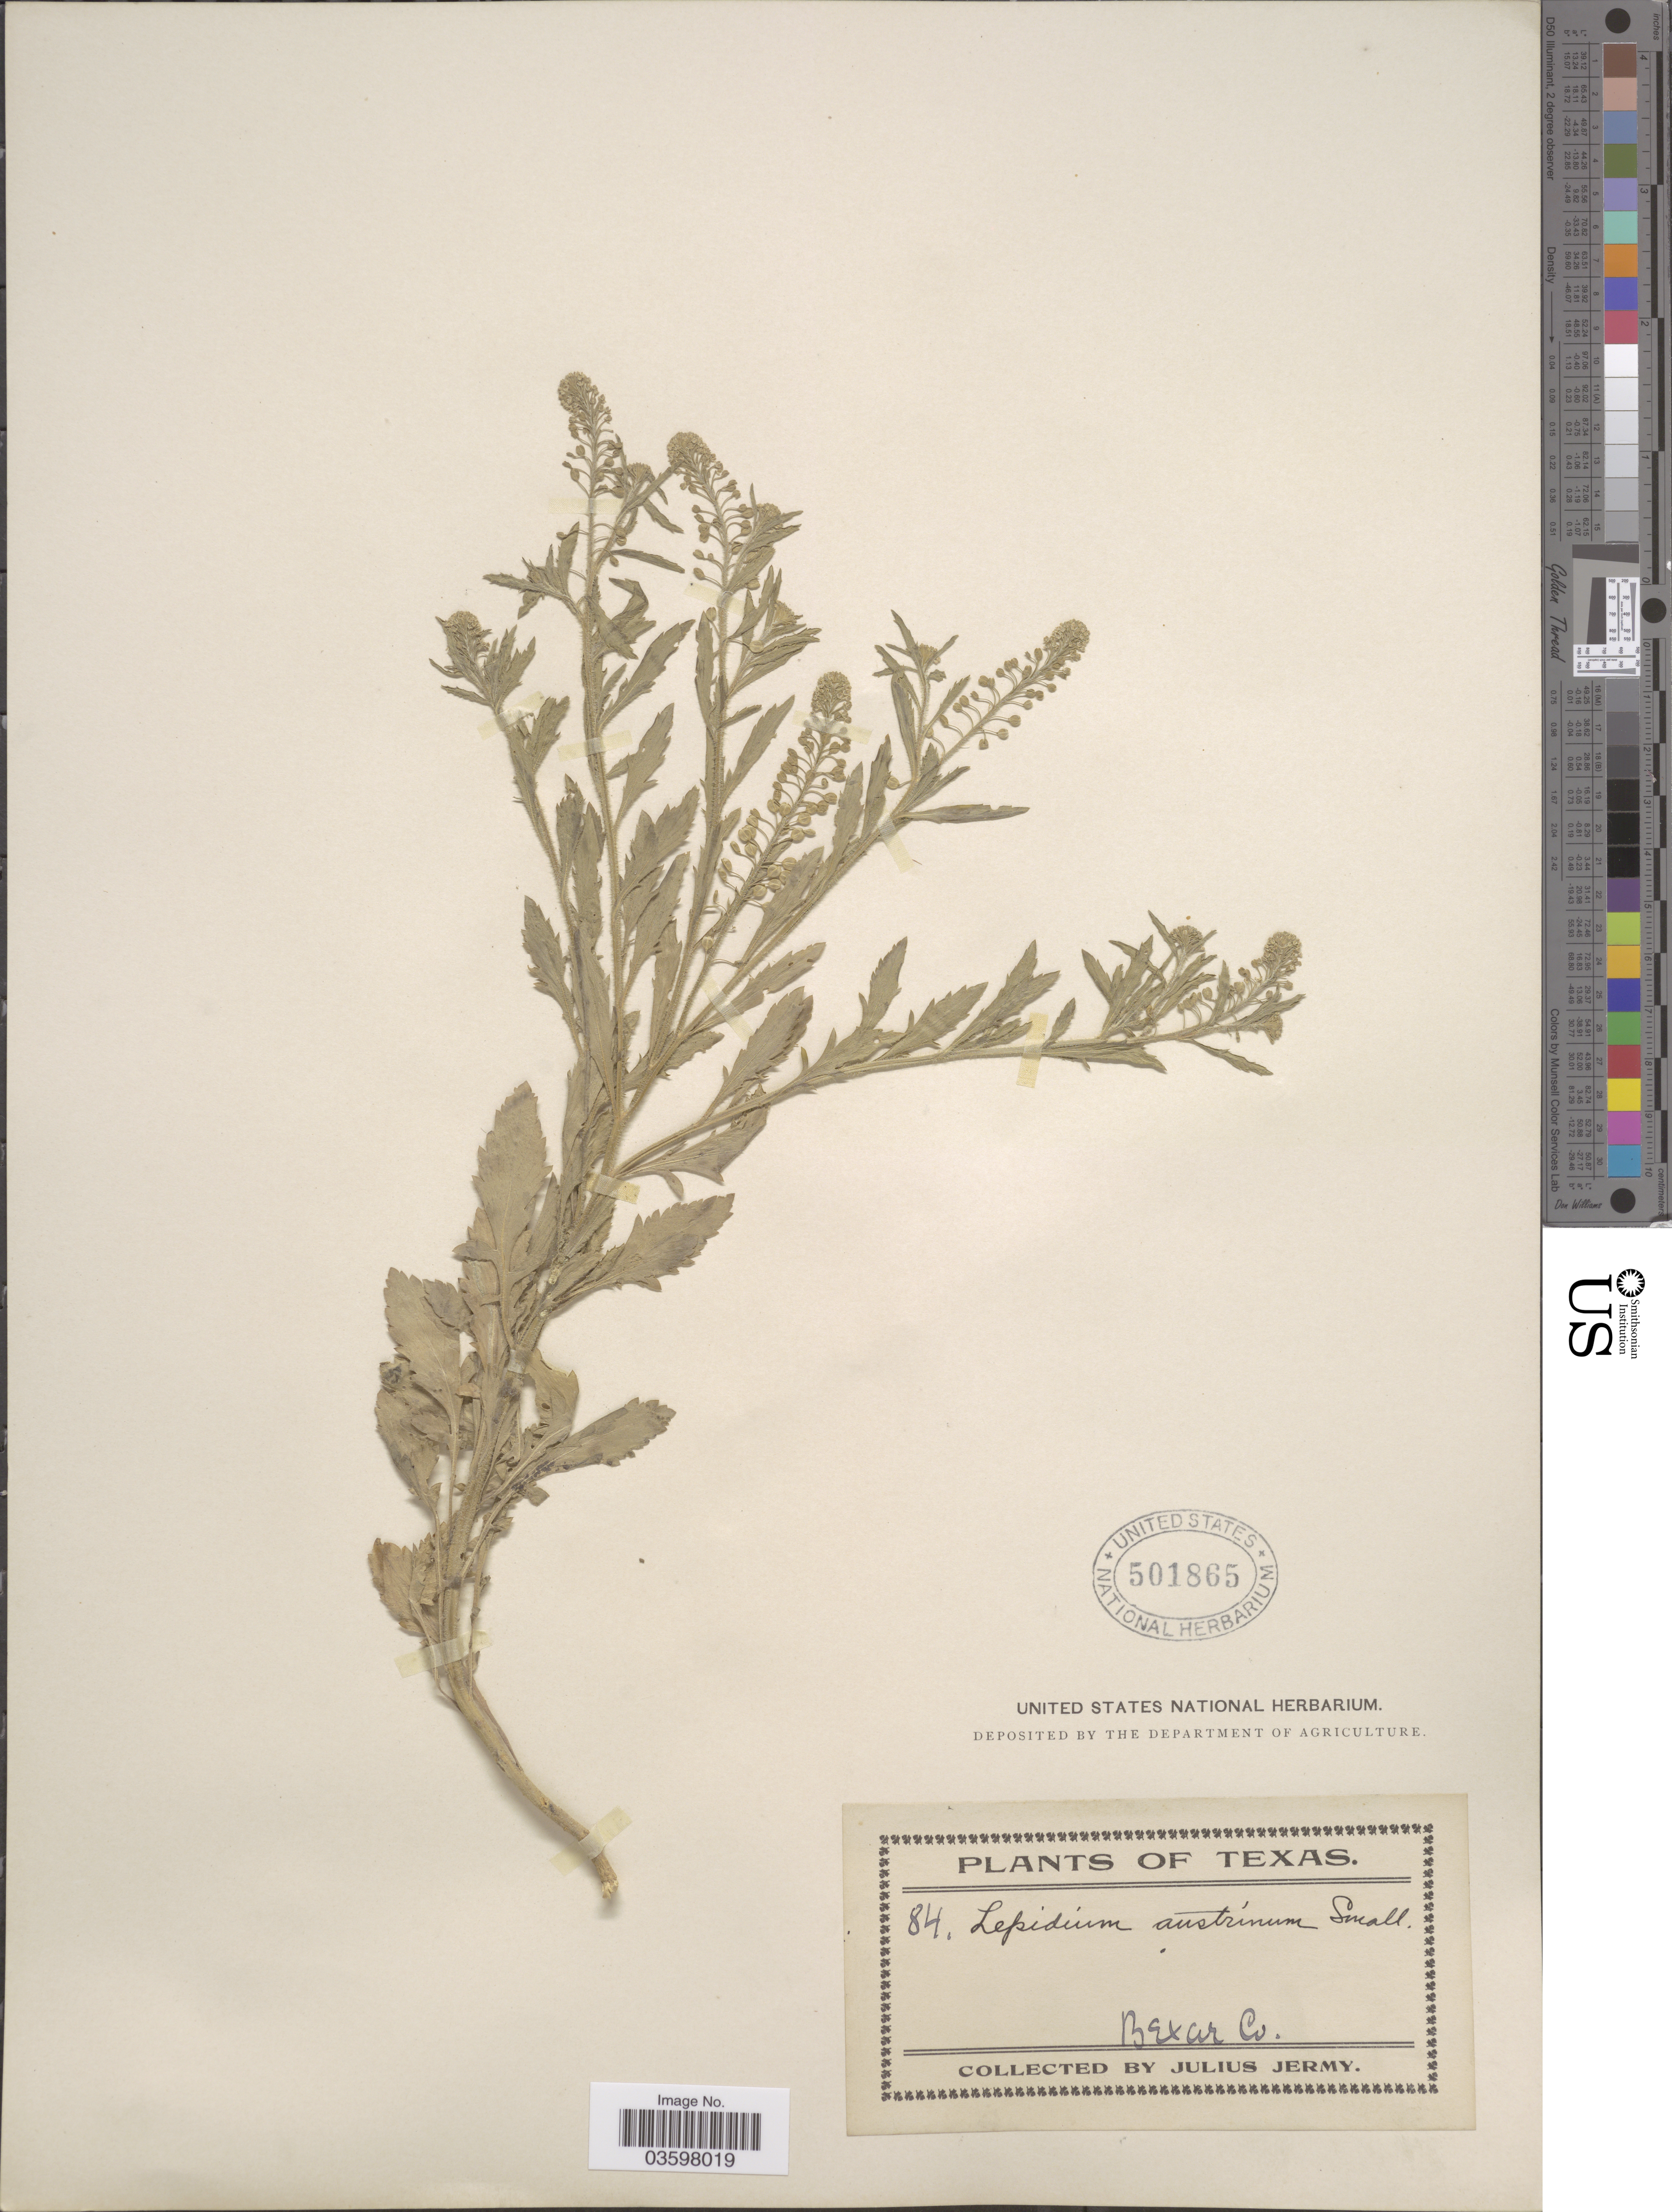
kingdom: Plantae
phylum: Tracheophyta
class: Magnoliopsida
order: Brassicales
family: Brassicaceae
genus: Lepidium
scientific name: Lepidium austrinum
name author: Small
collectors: J. Jermy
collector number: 84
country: United States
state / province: Texas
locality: Bexar Co.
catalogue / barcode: US 501865